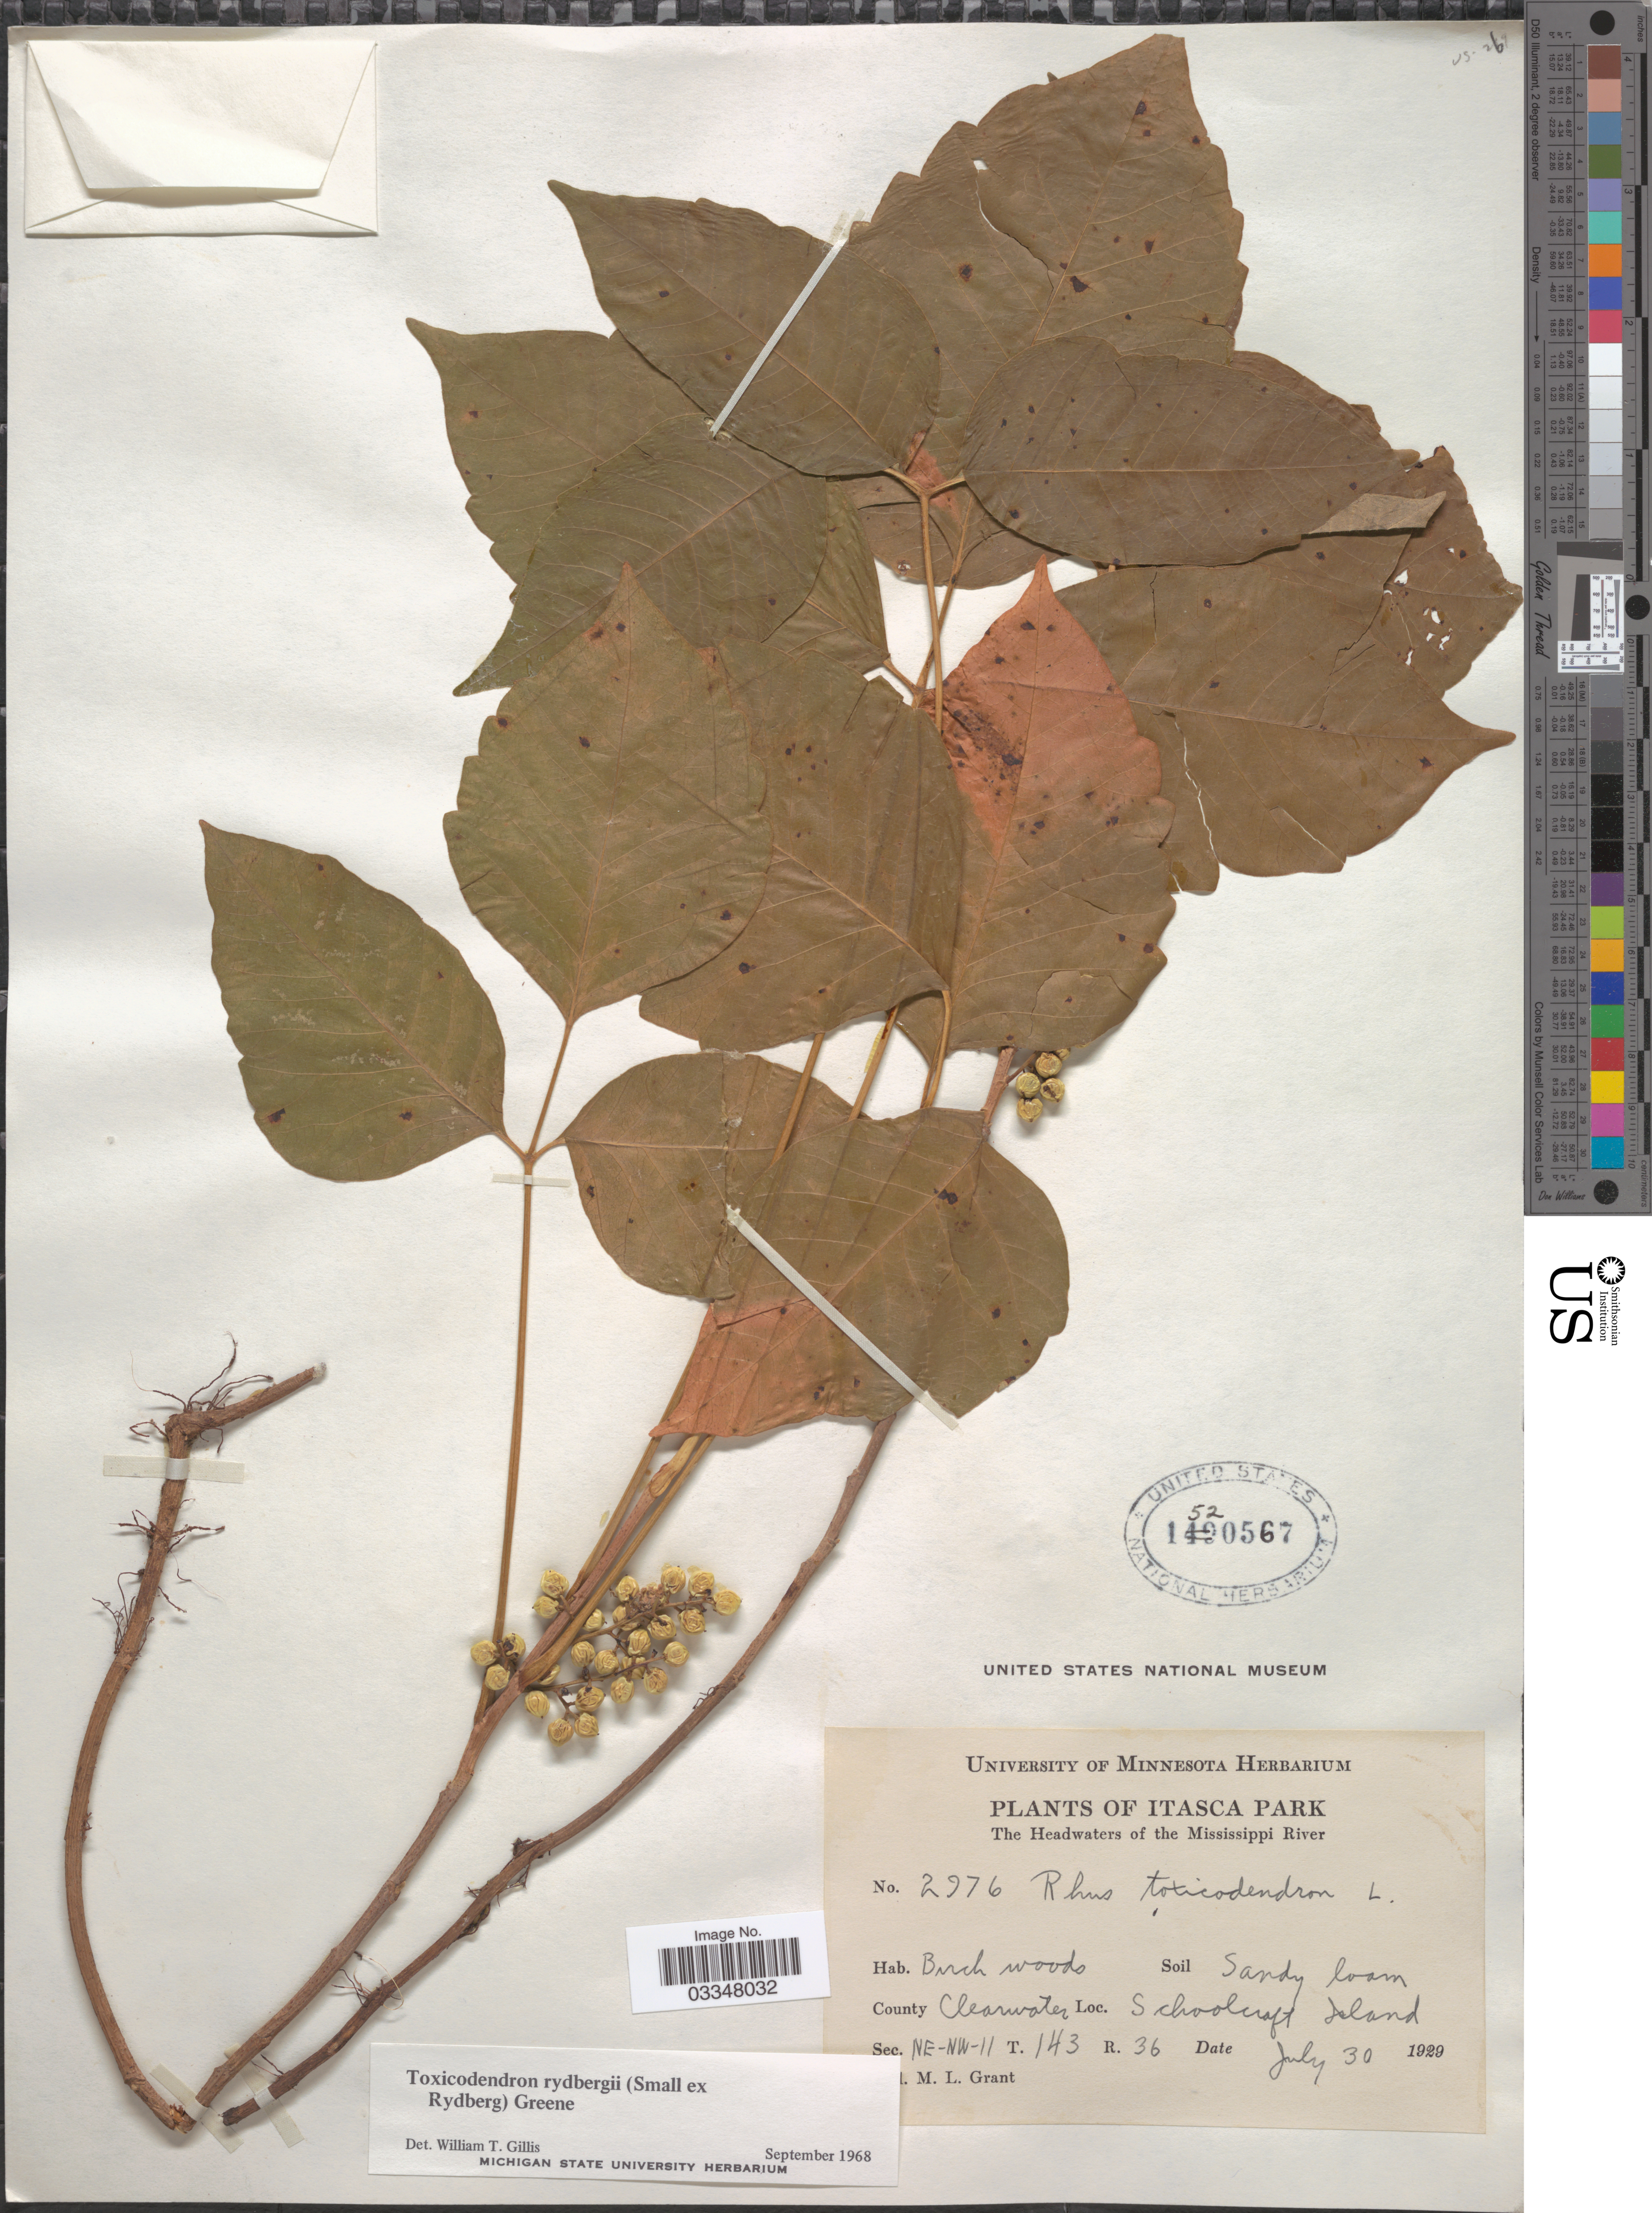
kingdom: Plantae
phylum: Tracheophyta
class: Magnoliopsida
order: Sapindales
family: Anacardiaceae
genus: Toxicodendron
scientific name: Toxicodendron radicans subsp. rydbergii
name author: (Small & Rydb.) Á. Löve & D. Löve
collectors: M. L. Grant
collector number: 2976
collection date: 1929-07-30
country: United States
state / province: Minnesota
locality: Itasca Park. The Headwaters of the Mississippi River. County Clearwater. Schoolcraft Island. Sec. NE-NW-11 T. 143 R. 36.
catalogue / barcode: US 1520567